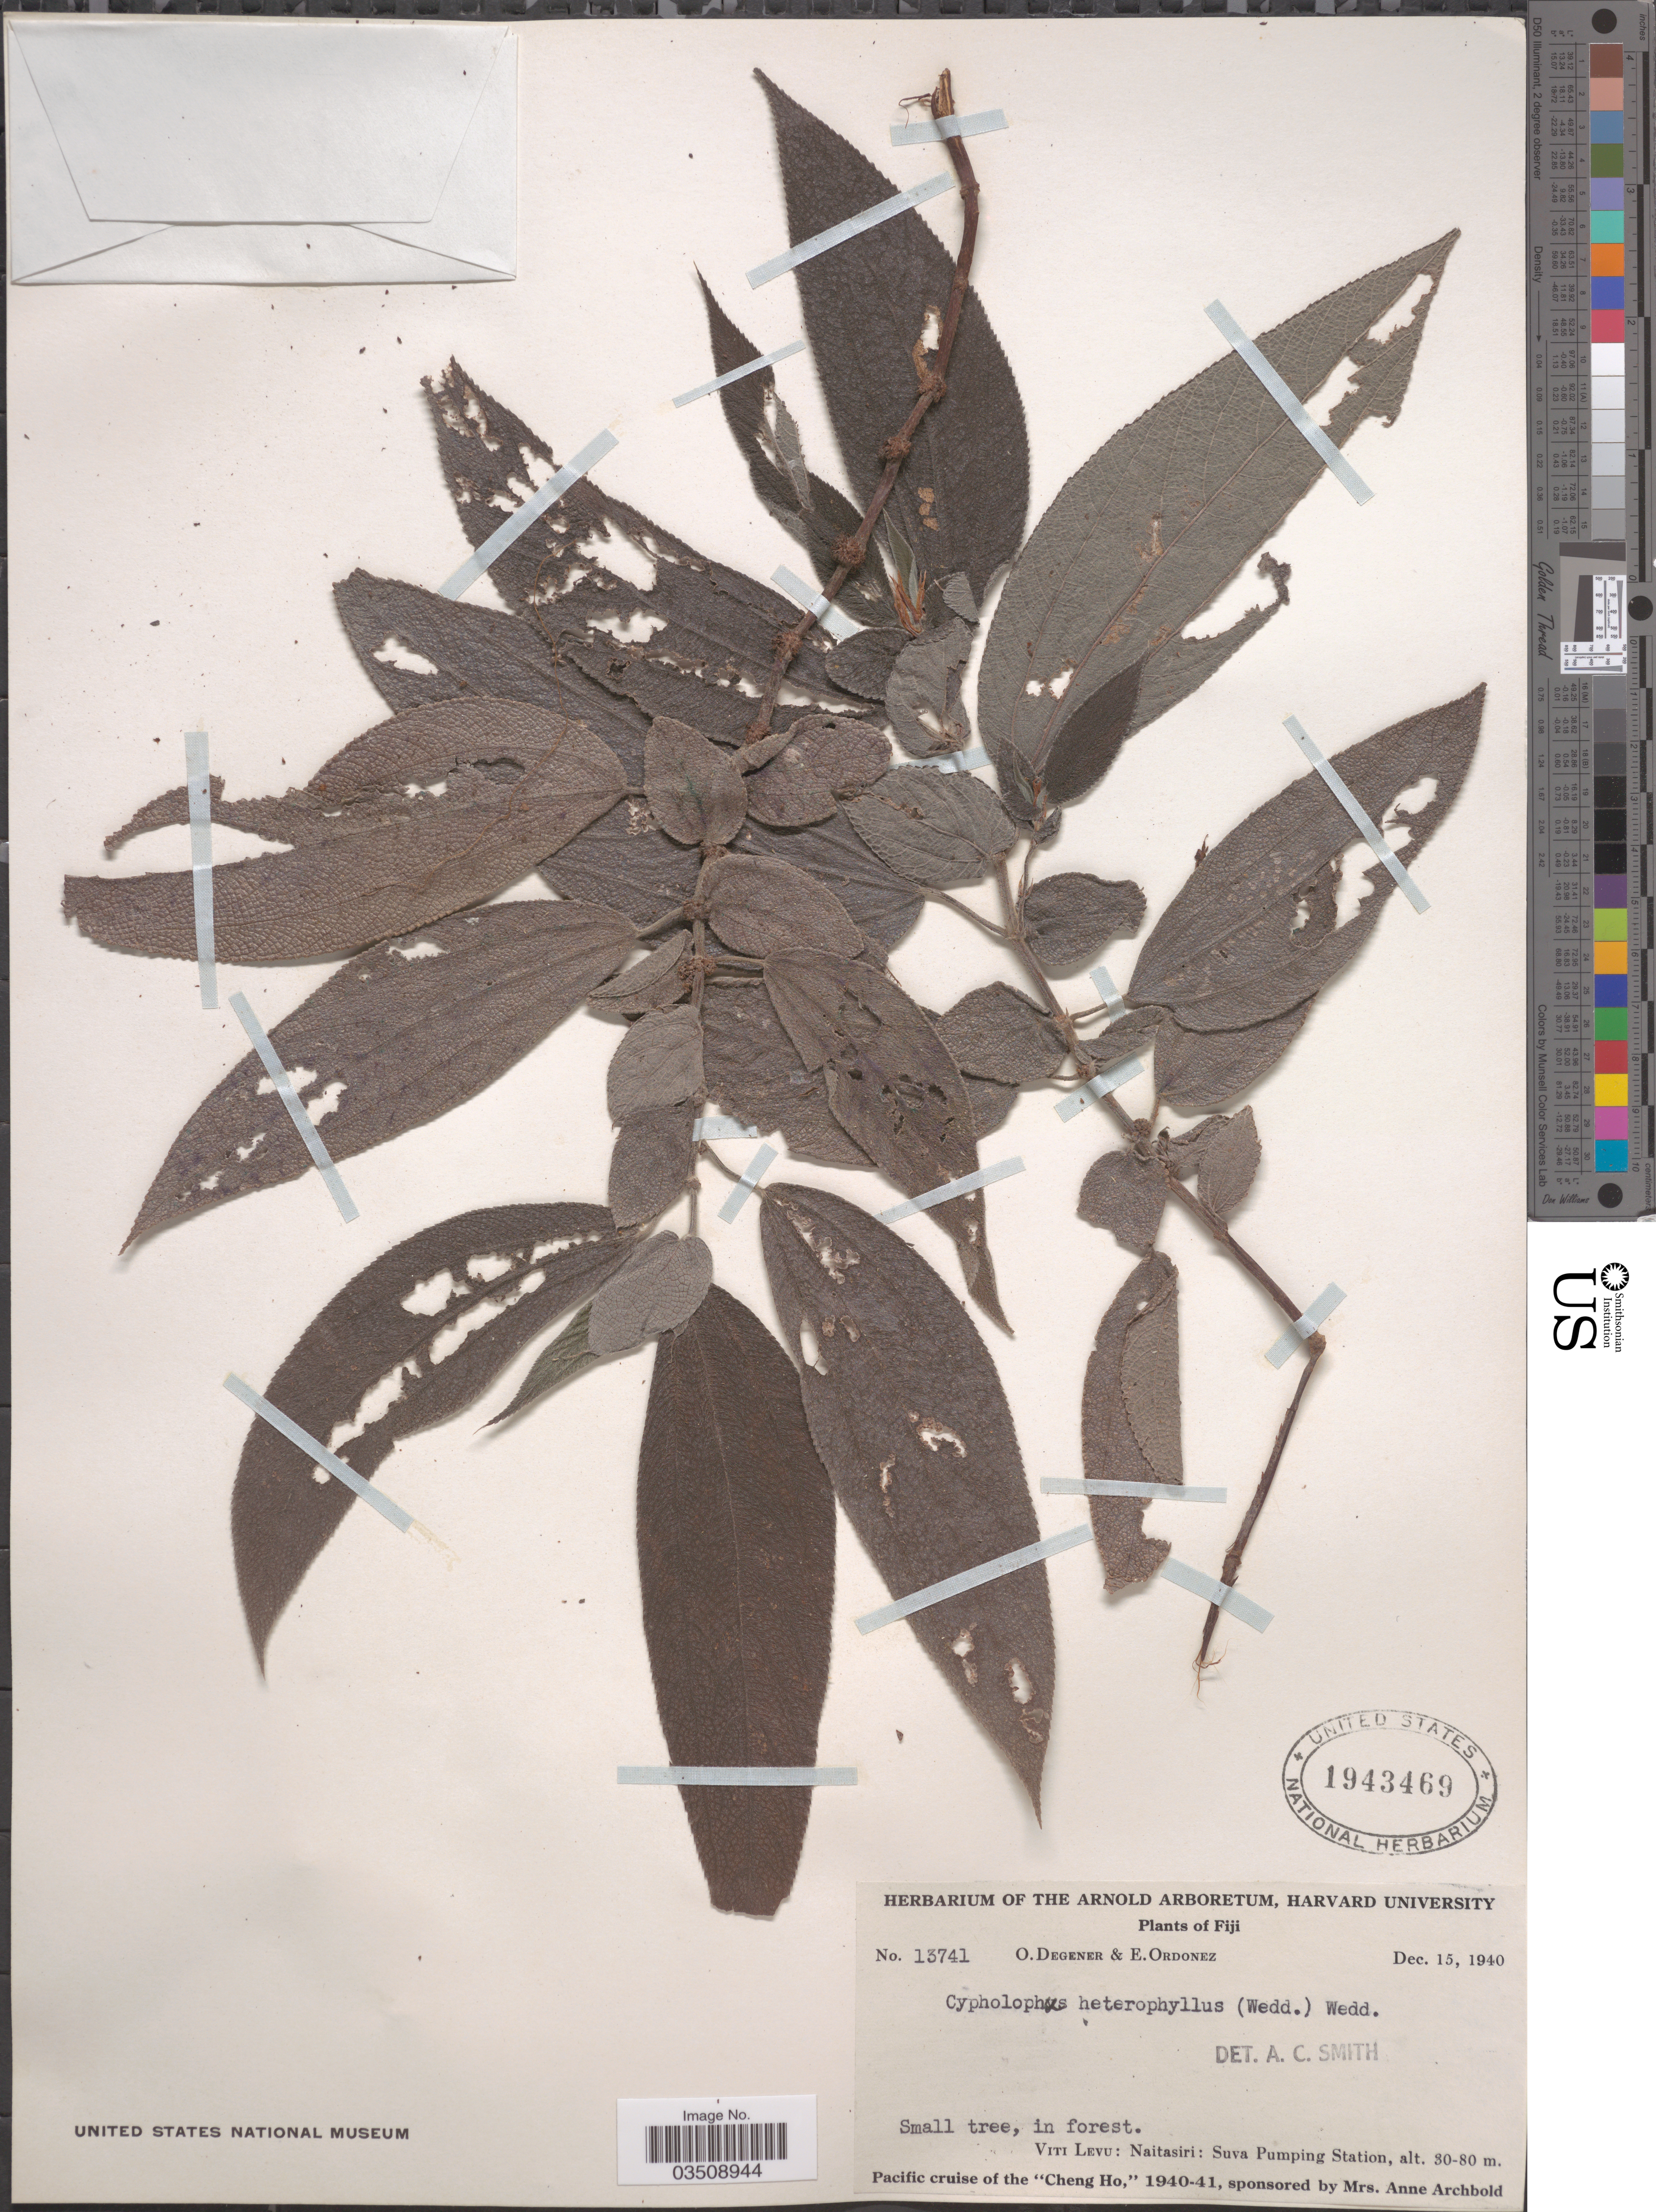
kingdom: Plantae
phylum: Tracheophyta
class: Magnoliopsida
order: Rosales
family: Urticaceae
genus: Cypholophus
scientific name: Cypholophus heterophyllus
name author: Wedd.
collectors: O. Degener & E. Ordonez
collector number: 13741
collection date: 1940-12-15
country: Fiji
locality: Viti Levu: Naitasiri: Suva Pumping Station.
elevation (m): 30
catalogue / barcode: US 1943469